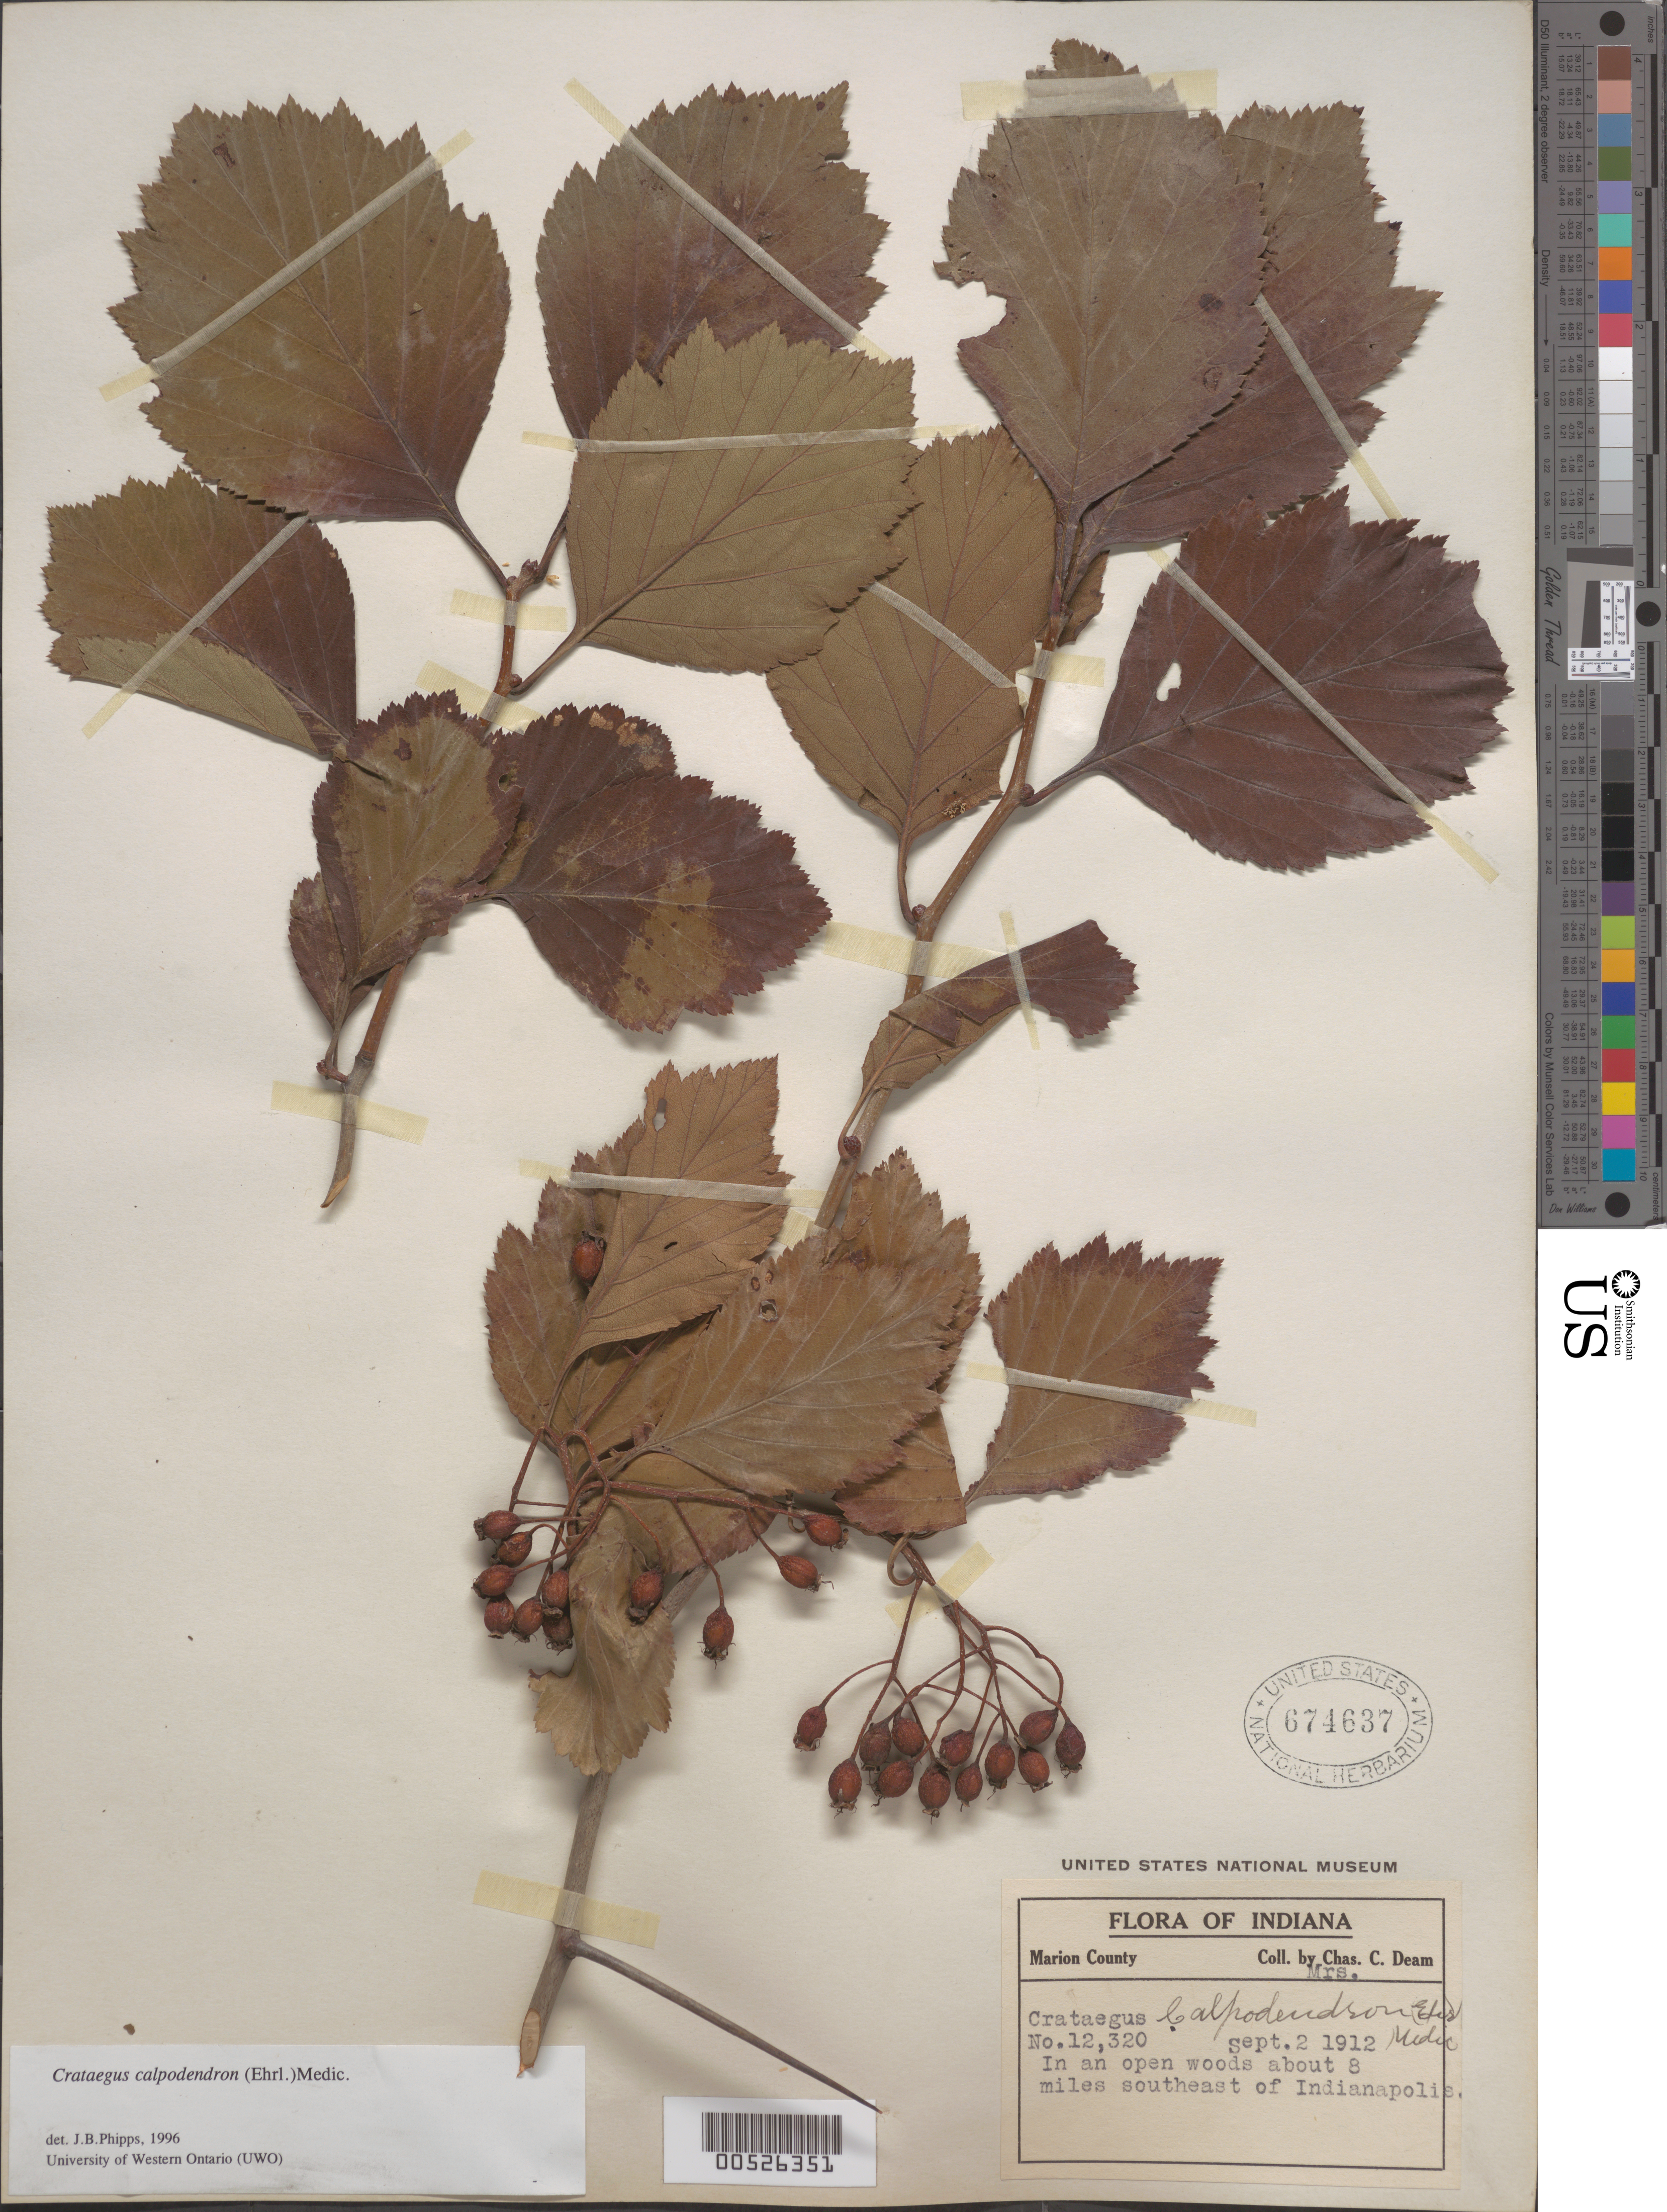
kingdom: Plantae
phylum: Tracheophyta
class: Magnoliopsida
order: Rosales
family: Rosaceae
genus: Crataegus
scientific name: Crataegus calpodendron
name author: (Ehrh.) Medik.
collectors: C. C. Deam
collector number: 12320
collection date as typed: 02 Sep 1912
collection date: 1912-09-02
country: United States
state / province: Indiana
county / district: Marion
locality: About 8 mi. SE of Indianapolis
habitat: In open woods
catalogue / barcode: US 674637